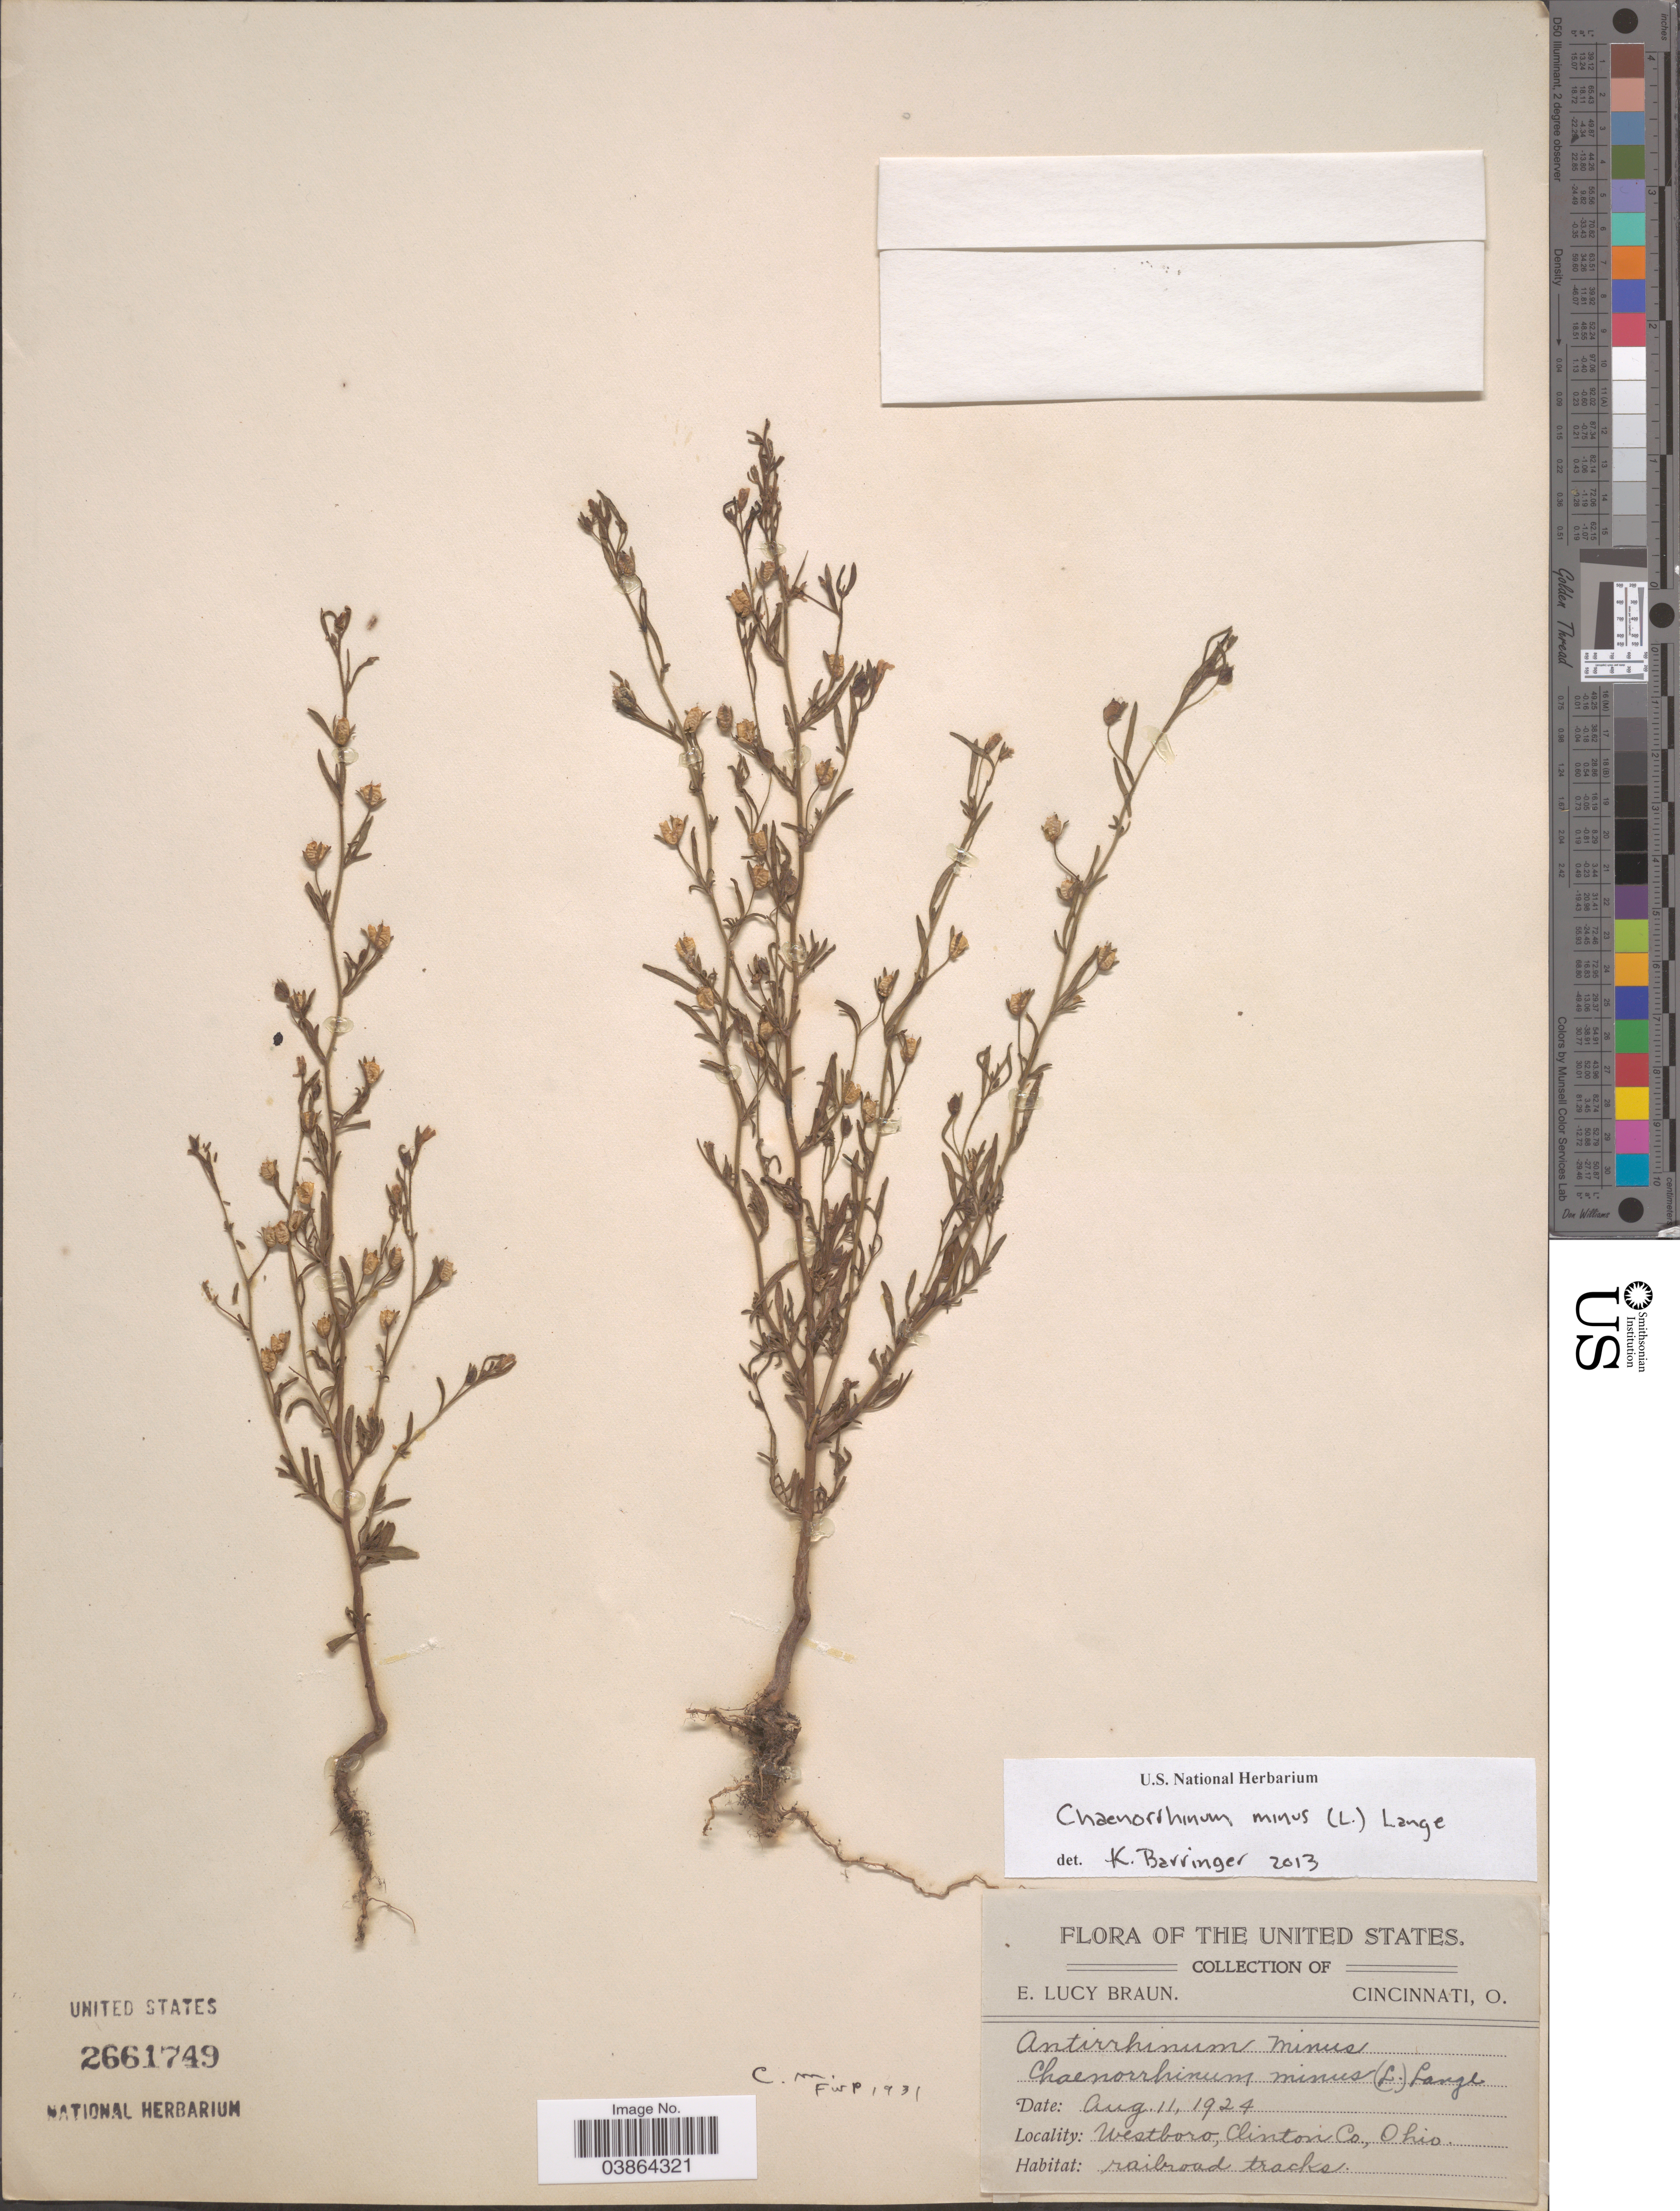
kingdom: Plantae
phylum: Tracheophyta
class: Magnoliopsida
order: Lamiales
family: Plantaginaceae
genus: Chaenorrhinum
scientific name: Chaenorrhinum minor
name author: (L.) Lange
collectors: E. L. Braun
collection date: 1924-08-11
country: United States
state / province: Ohio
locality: Westboro, Clinton Co.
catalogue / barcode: US 2661749